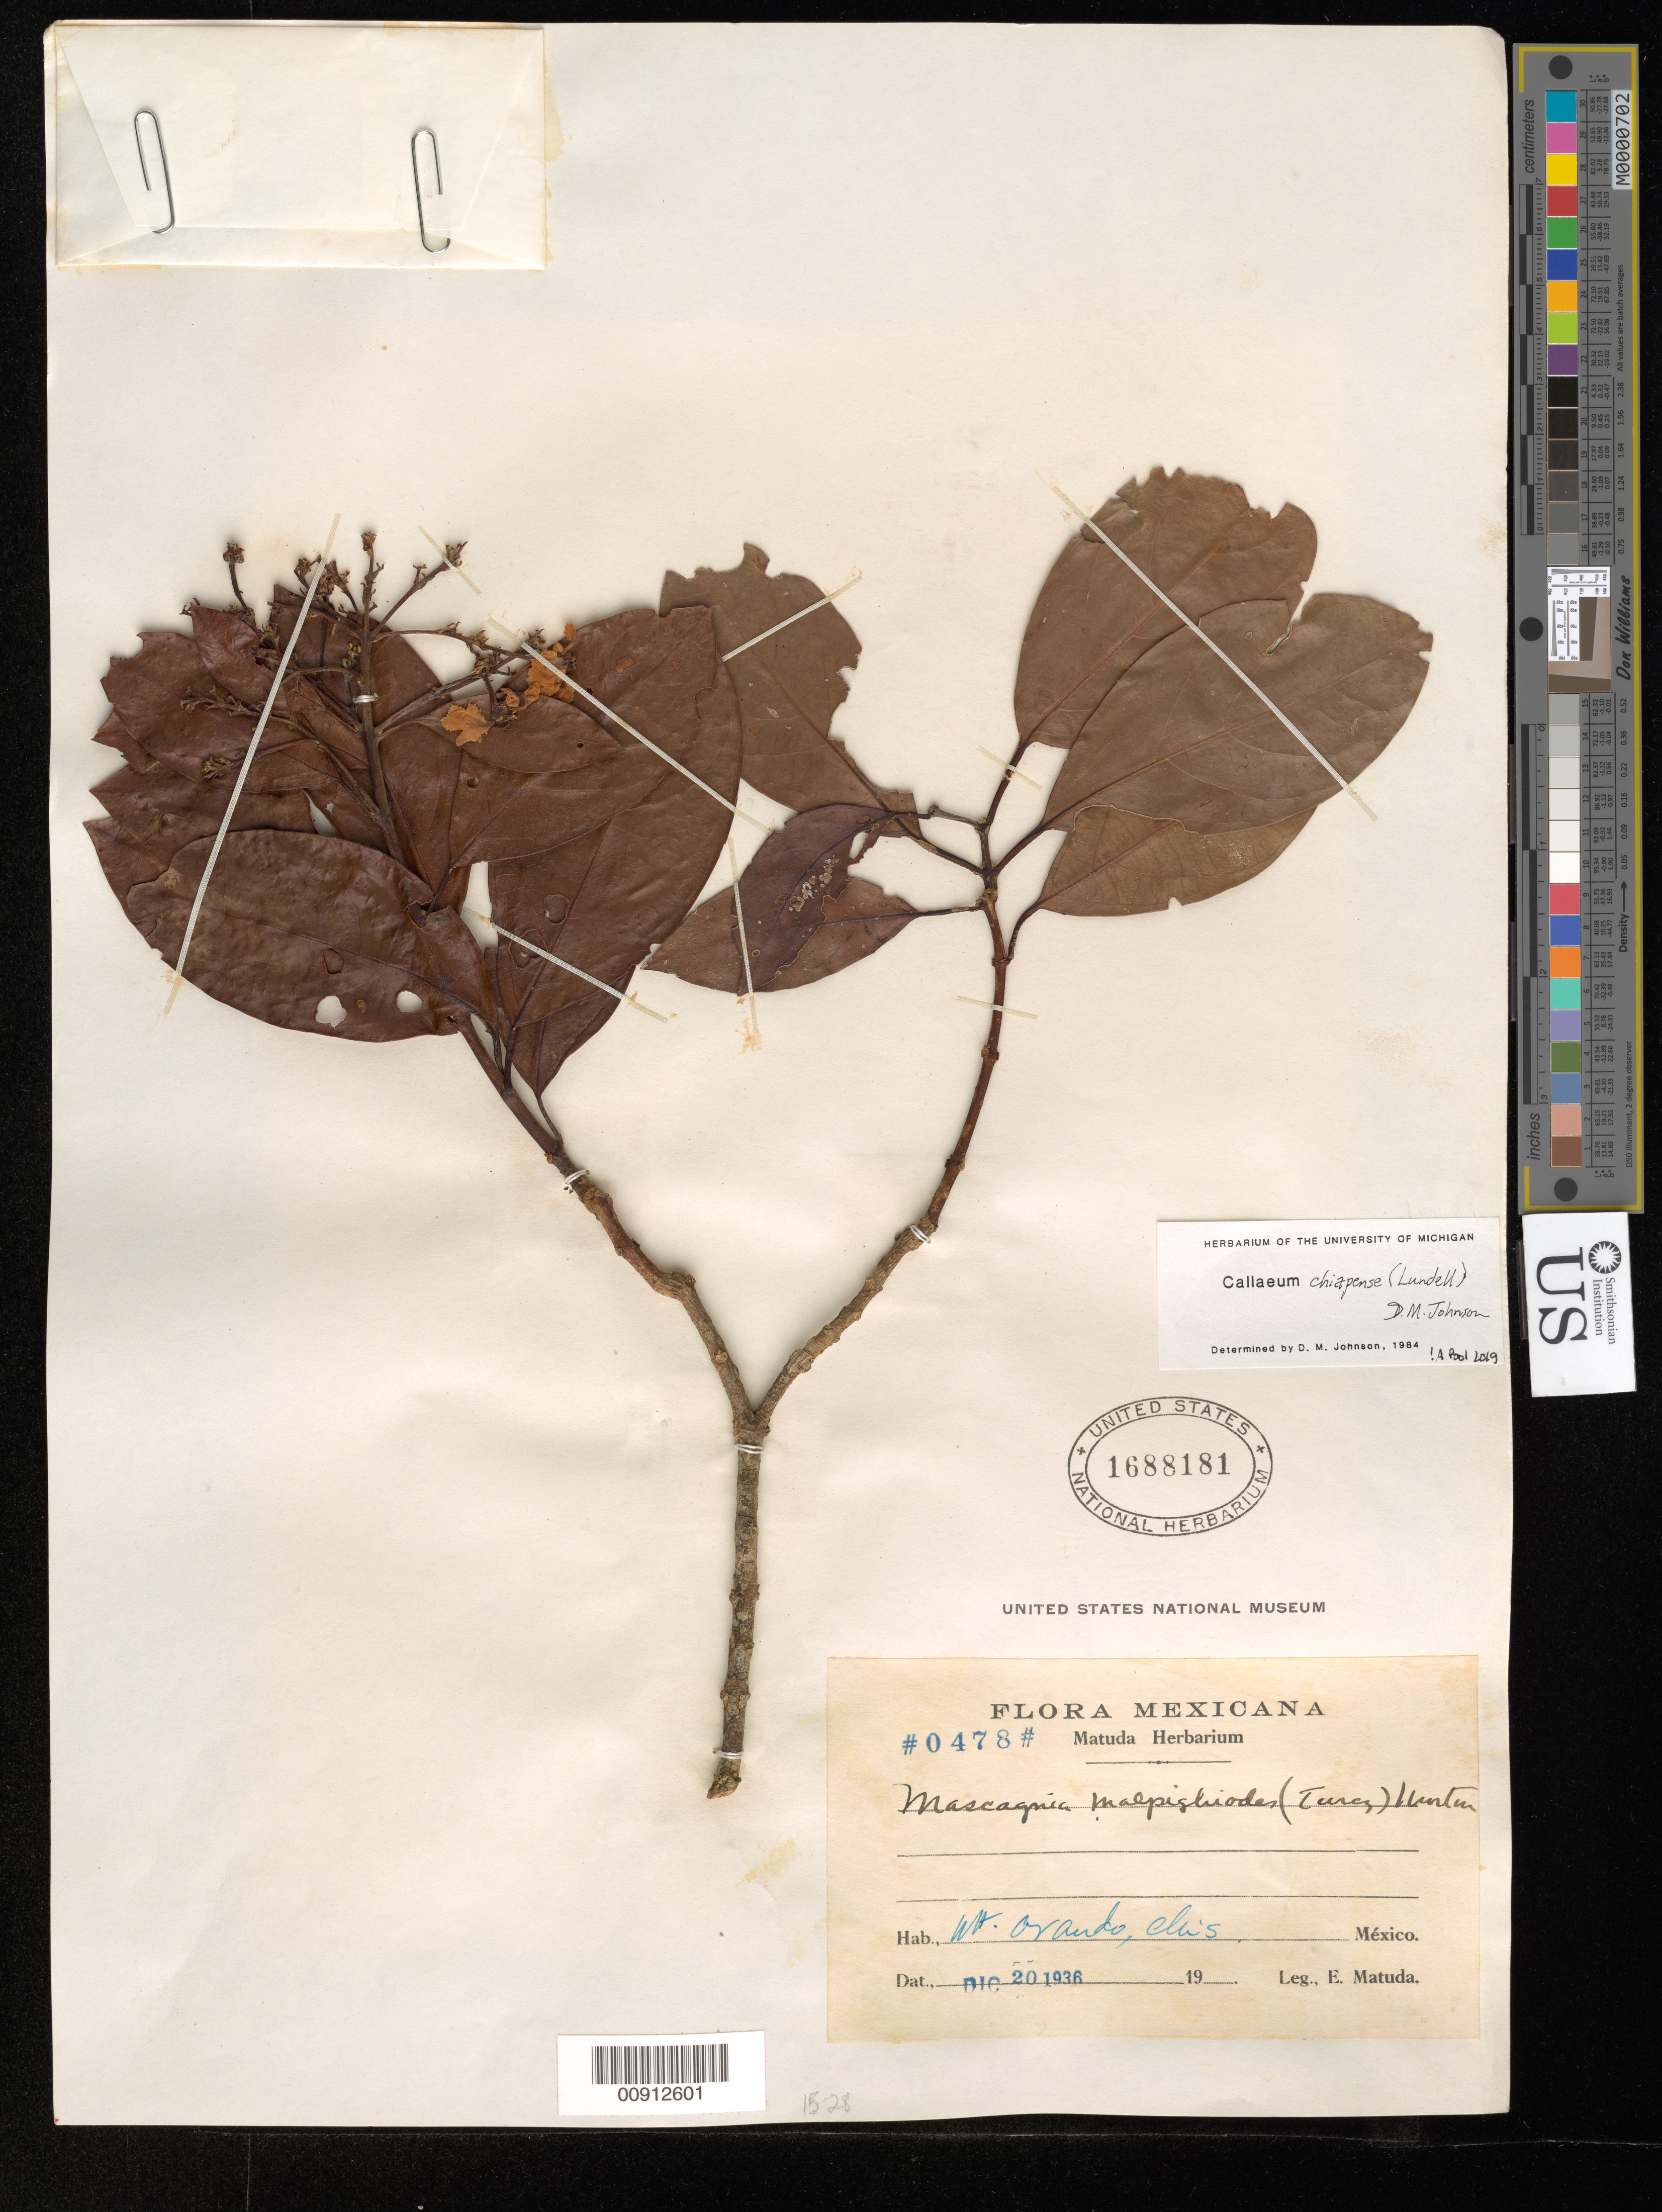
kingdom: Plantae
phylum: Tracheophyta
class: Magnoliopsida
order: Malpighiales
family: Malpighiaceae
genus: Callaeum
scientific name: Callaeum chiapense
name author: (Lundell) D.M. Johnson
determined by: Pool, A., (MO), Missouri Botanical Garden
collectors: E. Matuda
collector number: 0478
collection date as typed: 20 Dec 1936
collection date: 1936-12-20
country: Mexico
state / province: Chiapas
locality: Mt. Ovando, Chiapas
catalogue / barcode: US 1688181